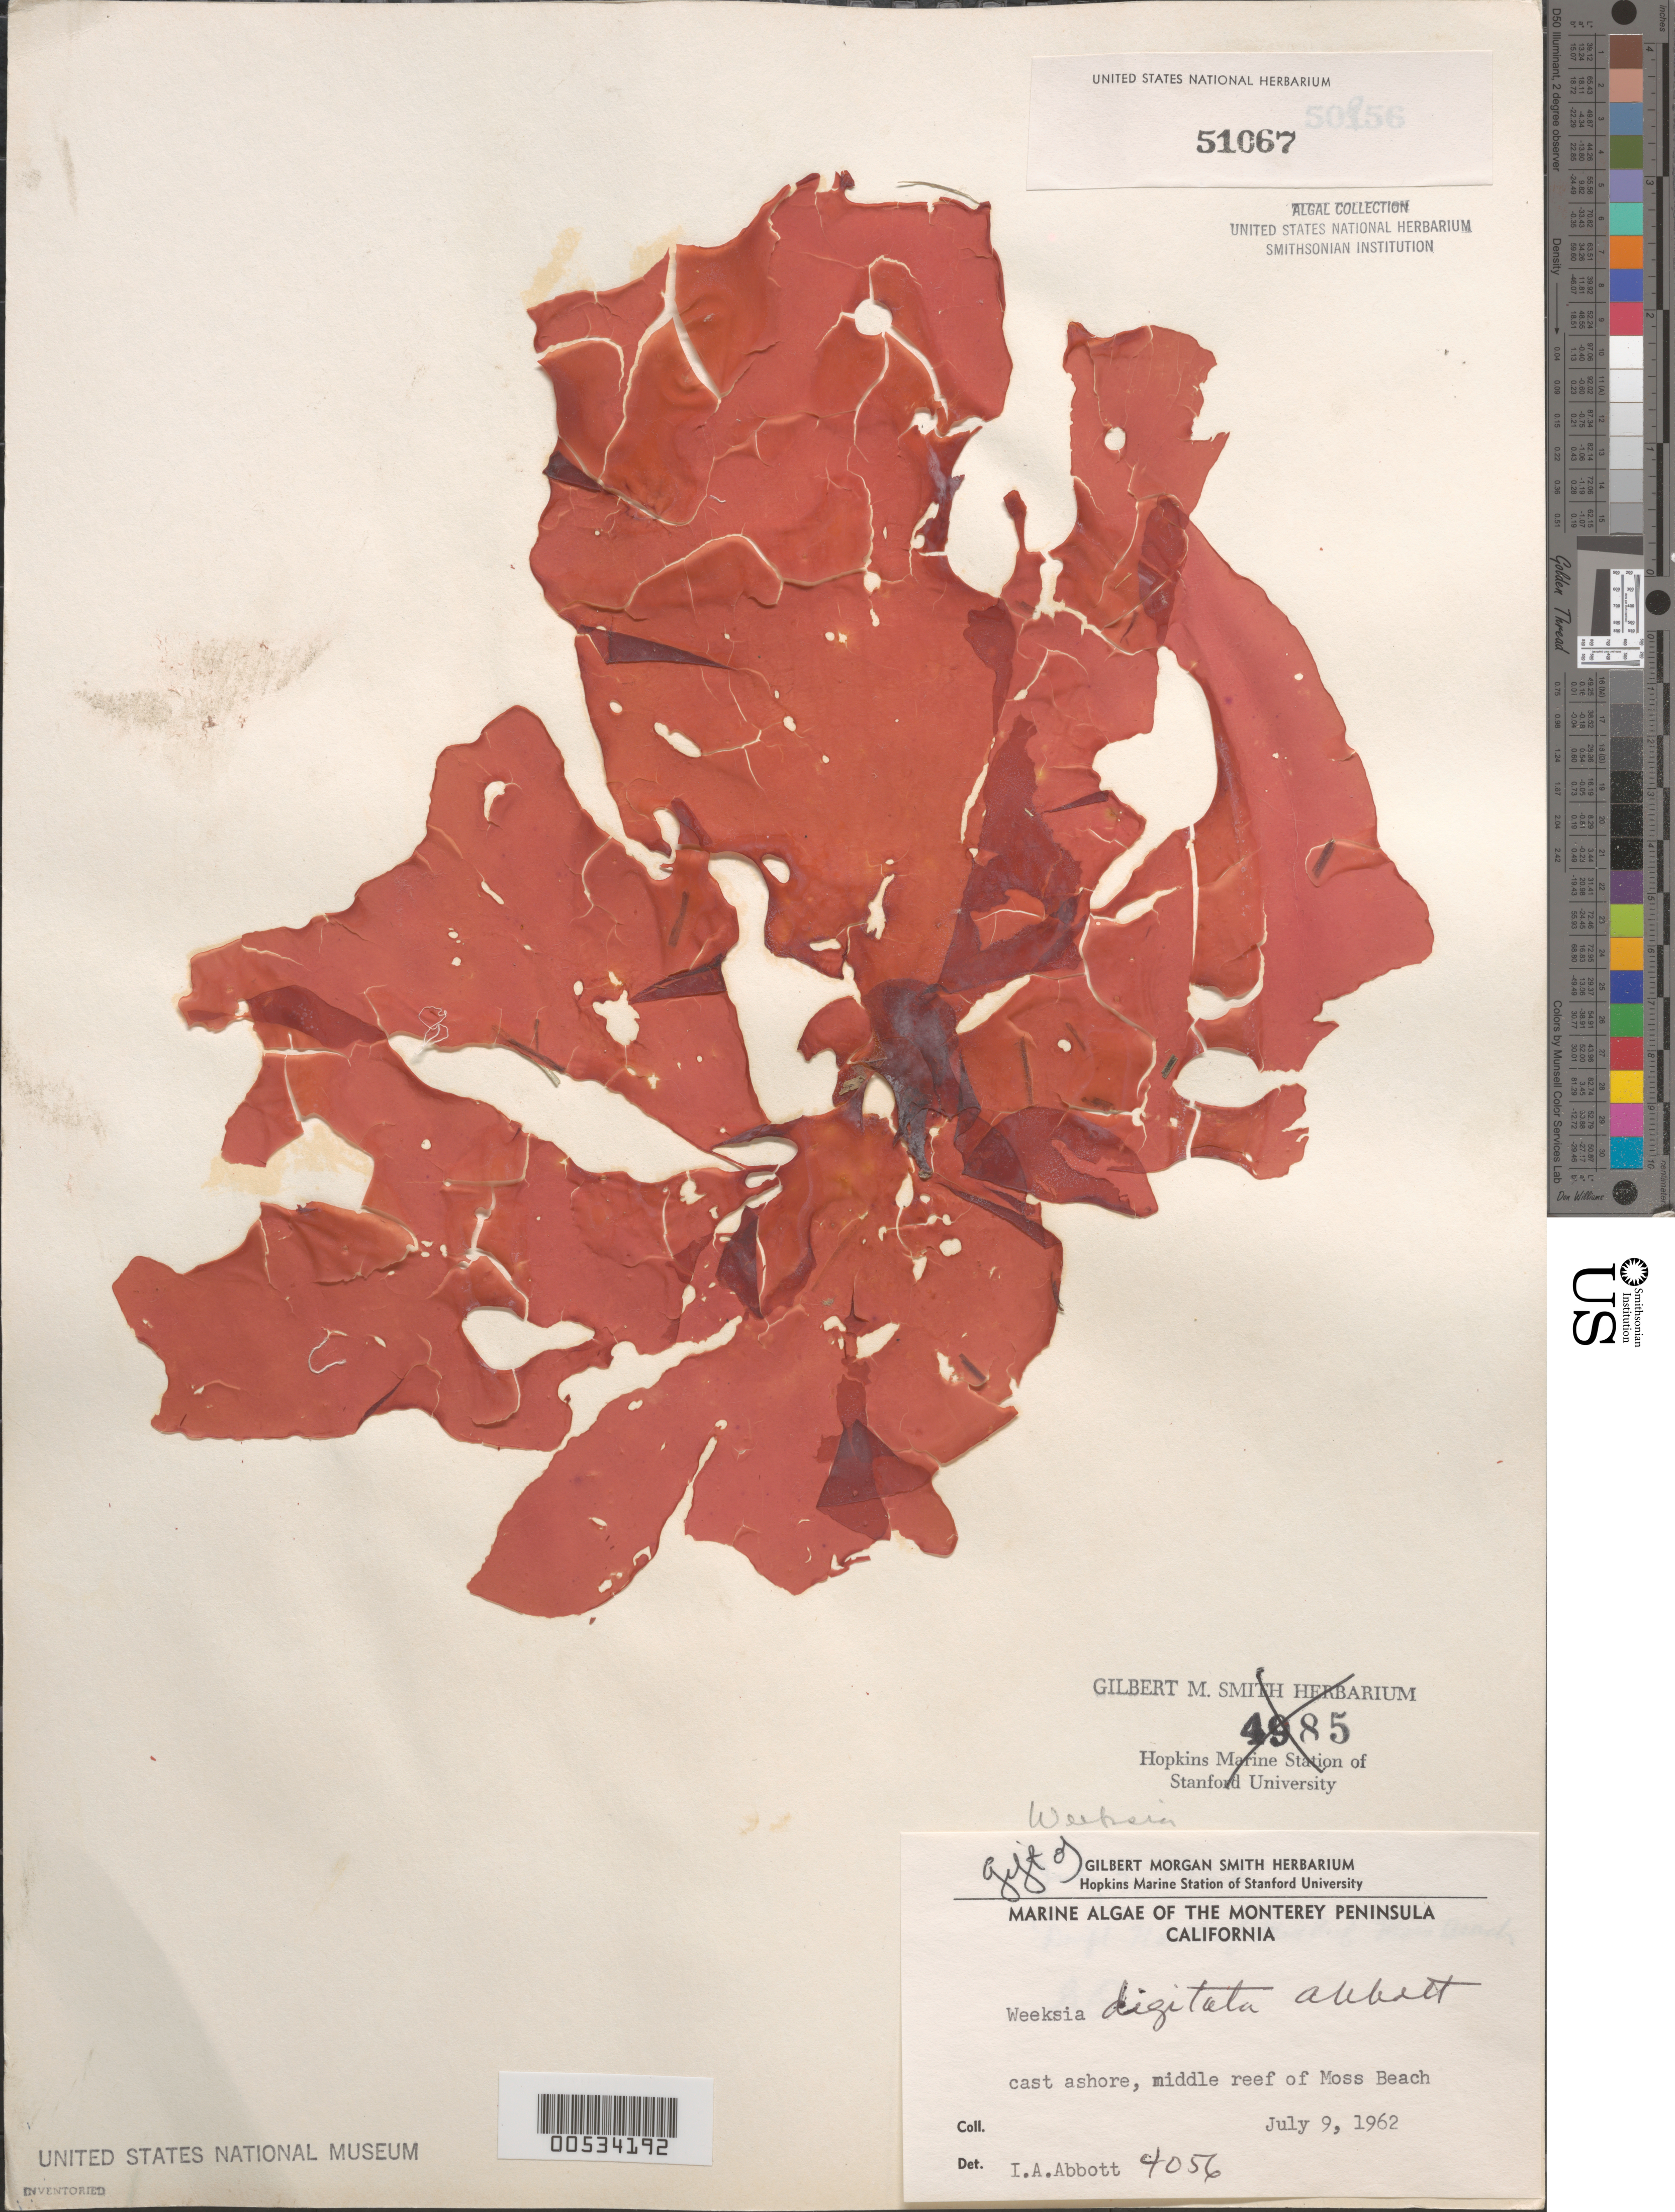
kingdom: Plantae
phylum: Rhodophyta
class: Florideophyceae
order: Gigartinales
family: Dumontiaceae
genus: Weeksia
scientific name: Weeksia digitata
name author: I.A. Abbott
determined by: Abbott, Isabella A.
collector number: IAA 4056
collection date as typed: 09 Jul 1962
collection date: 1962-07-09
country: United States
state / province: California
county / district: Monterey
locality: Middle Reef of Moss Beach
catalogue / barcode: US 51067